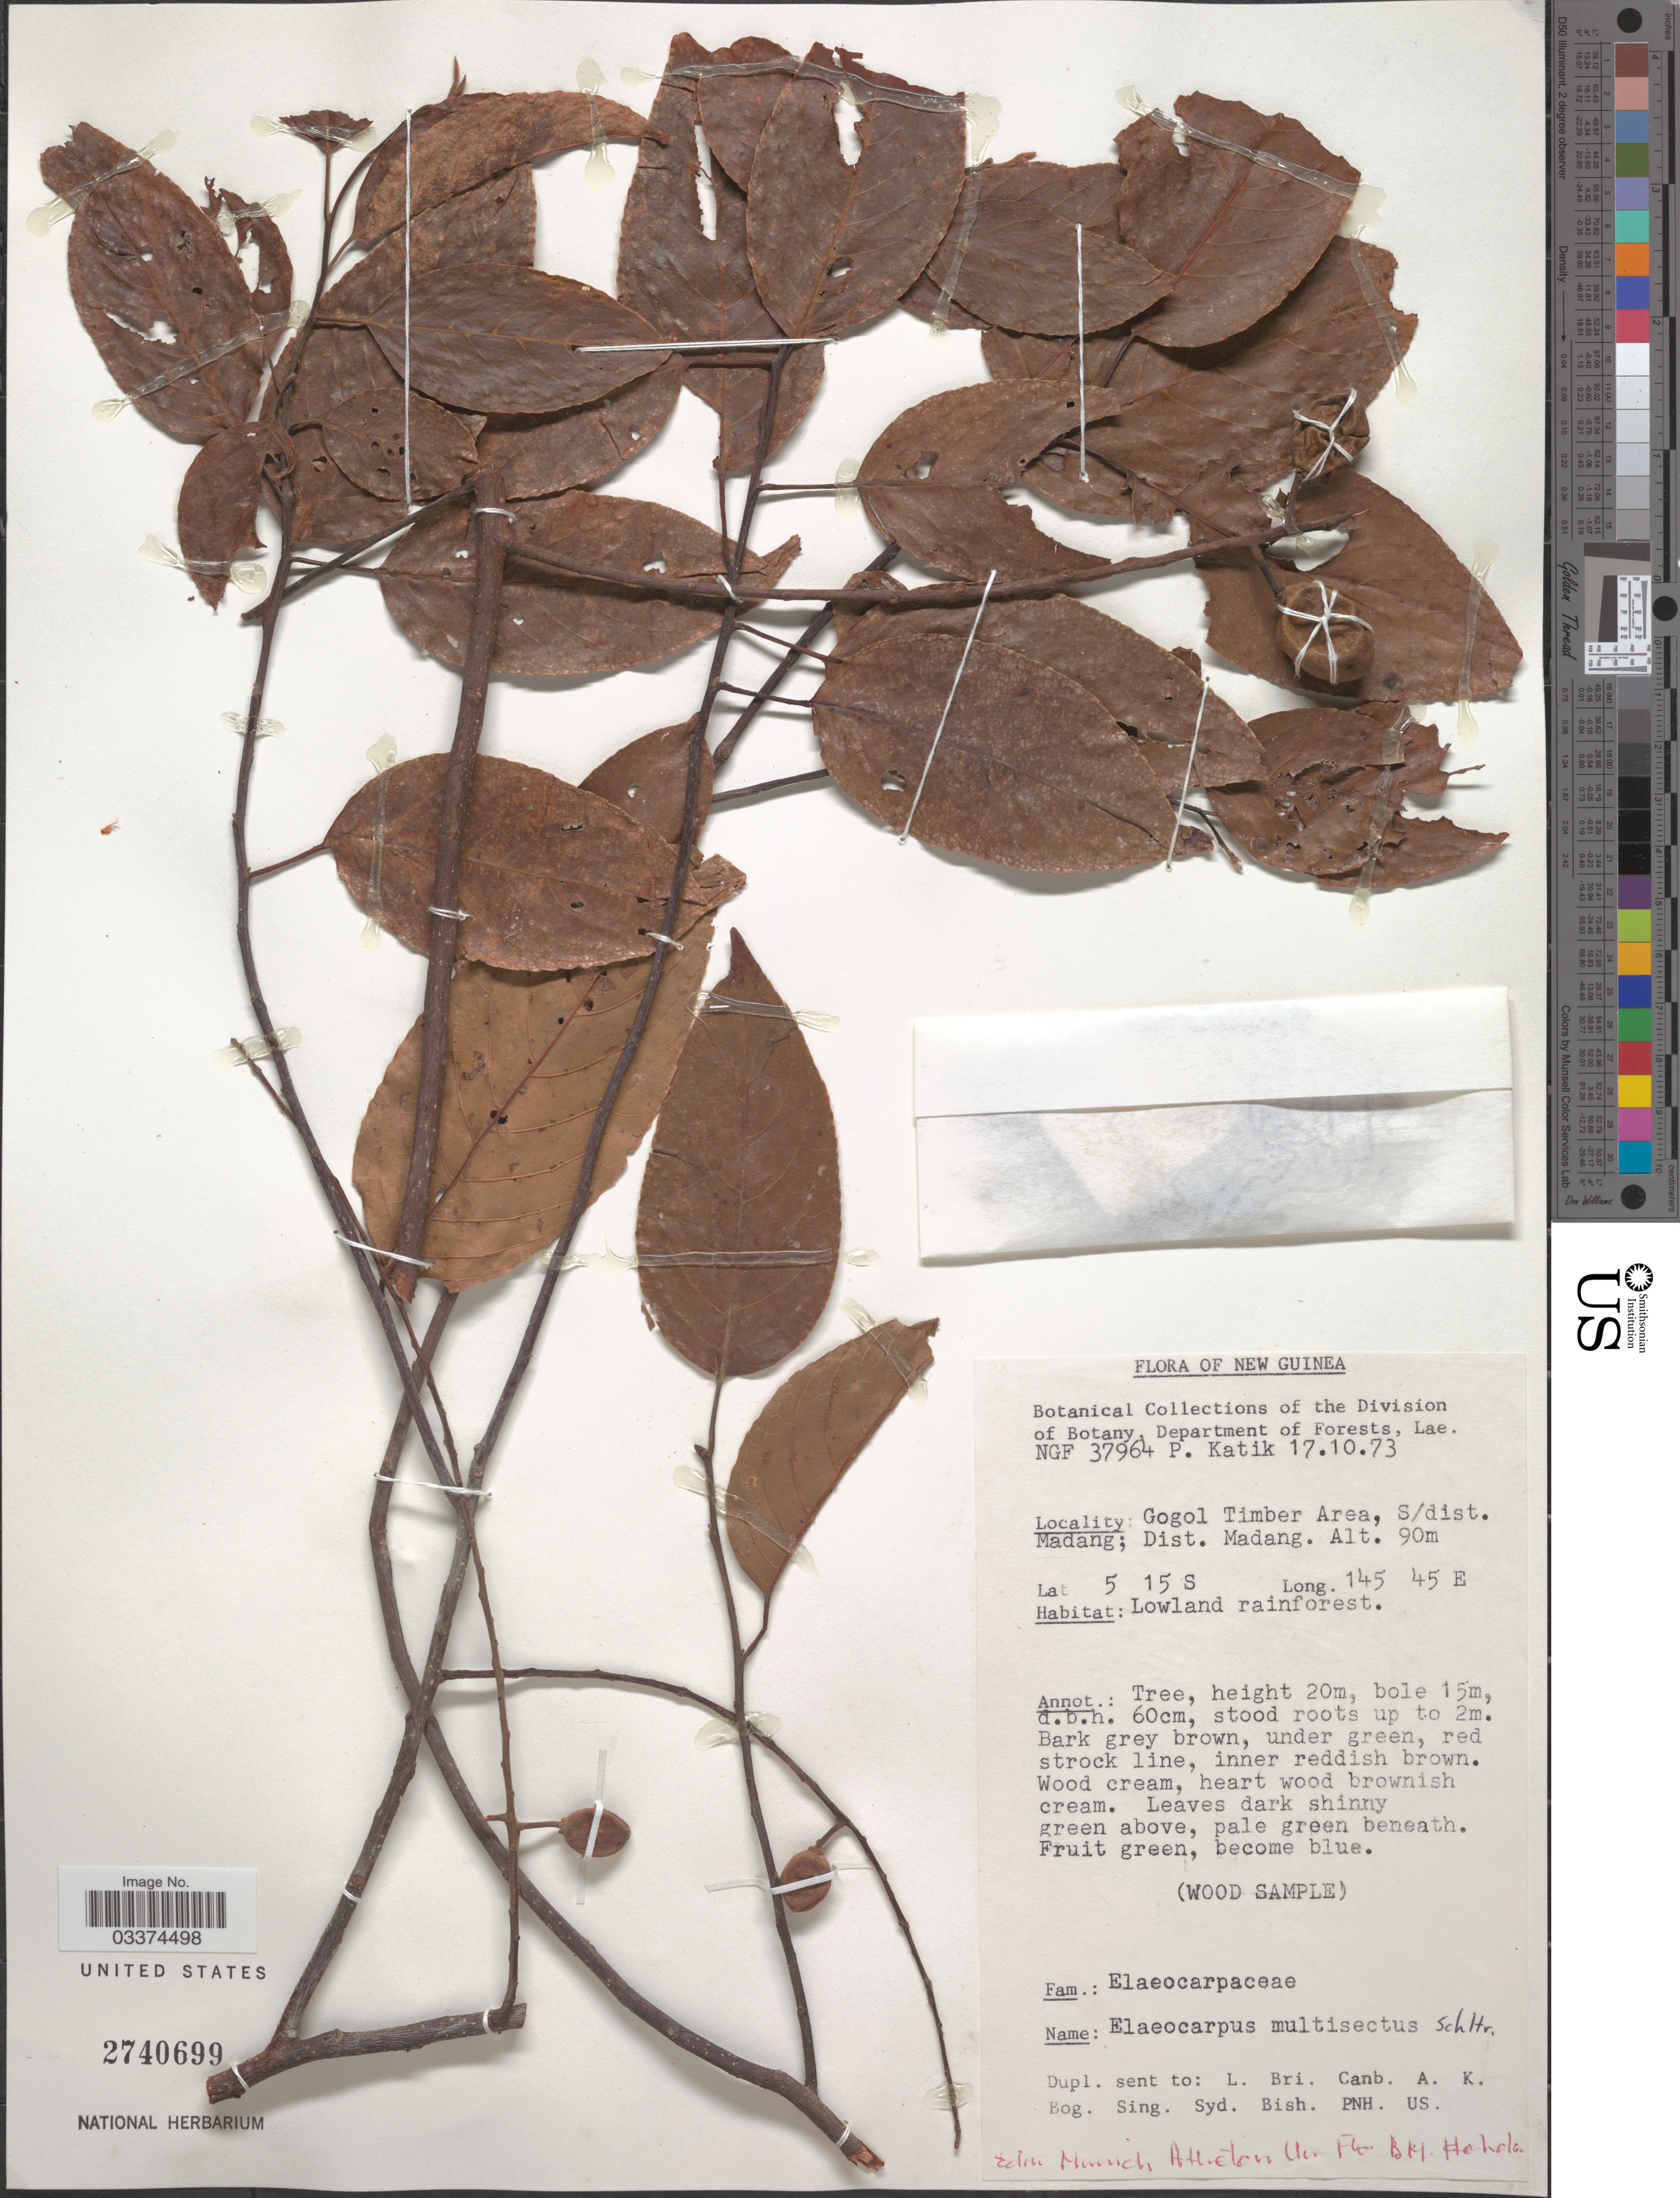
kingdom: Plantae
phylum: Tracheophyta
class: Magnoliopsida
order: Oxalidales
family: Elaeocarpaceae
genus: Elaeocarpus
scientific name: Elaeocarpus multisectus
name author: Schltr.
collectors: P. Katik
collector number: NGF37964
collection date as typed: Transcribed d/m/y: 17/10/73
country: Papua New Guinea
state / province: Madang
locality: New Guinea, Gogol Timber Area, S/dist. Madang; Dist. Madang.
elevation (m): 90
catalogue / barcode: US 2740699